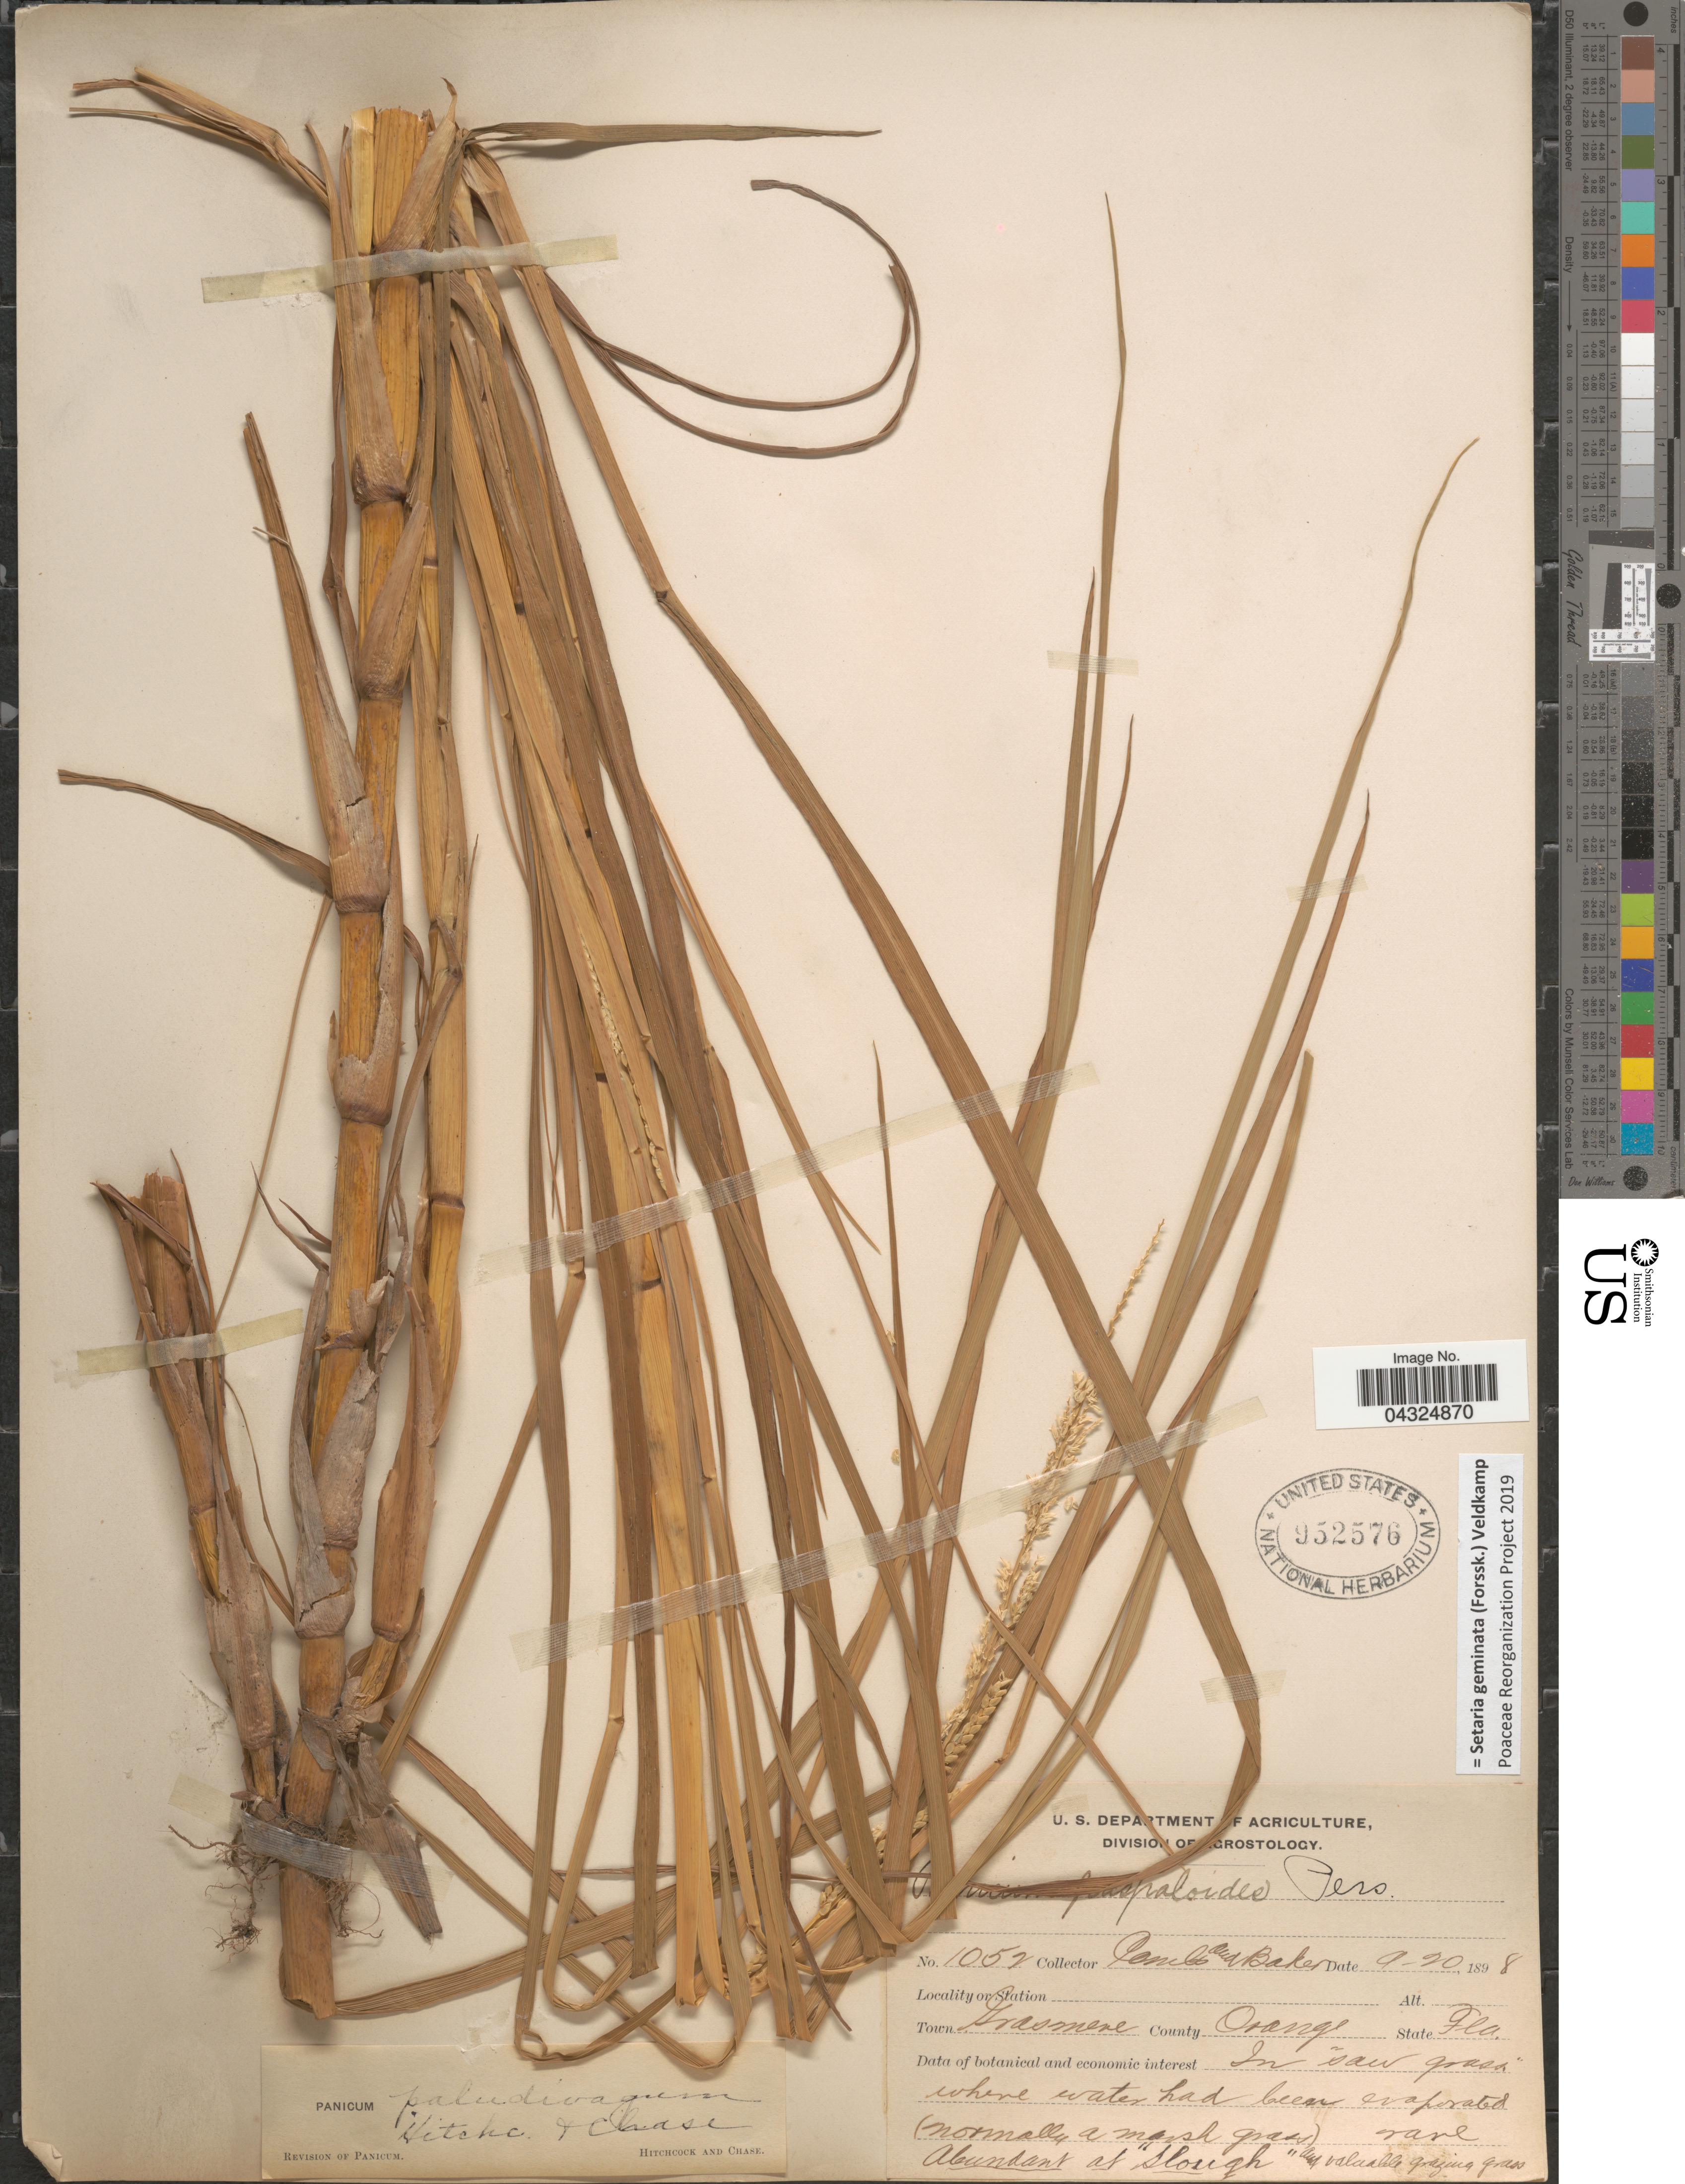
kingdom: Plantae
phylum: Tracheophyta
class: Liliopsida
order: Poales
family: Poaceae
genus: Setaria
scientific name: Setaria geminata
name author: (Forssk.) Veldkamp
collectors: -. Combs & -- Baker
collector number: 1052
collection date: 1898-09-20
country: United States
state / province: Florida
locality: Town Grasmere. County Orange.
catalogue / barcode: US 952576